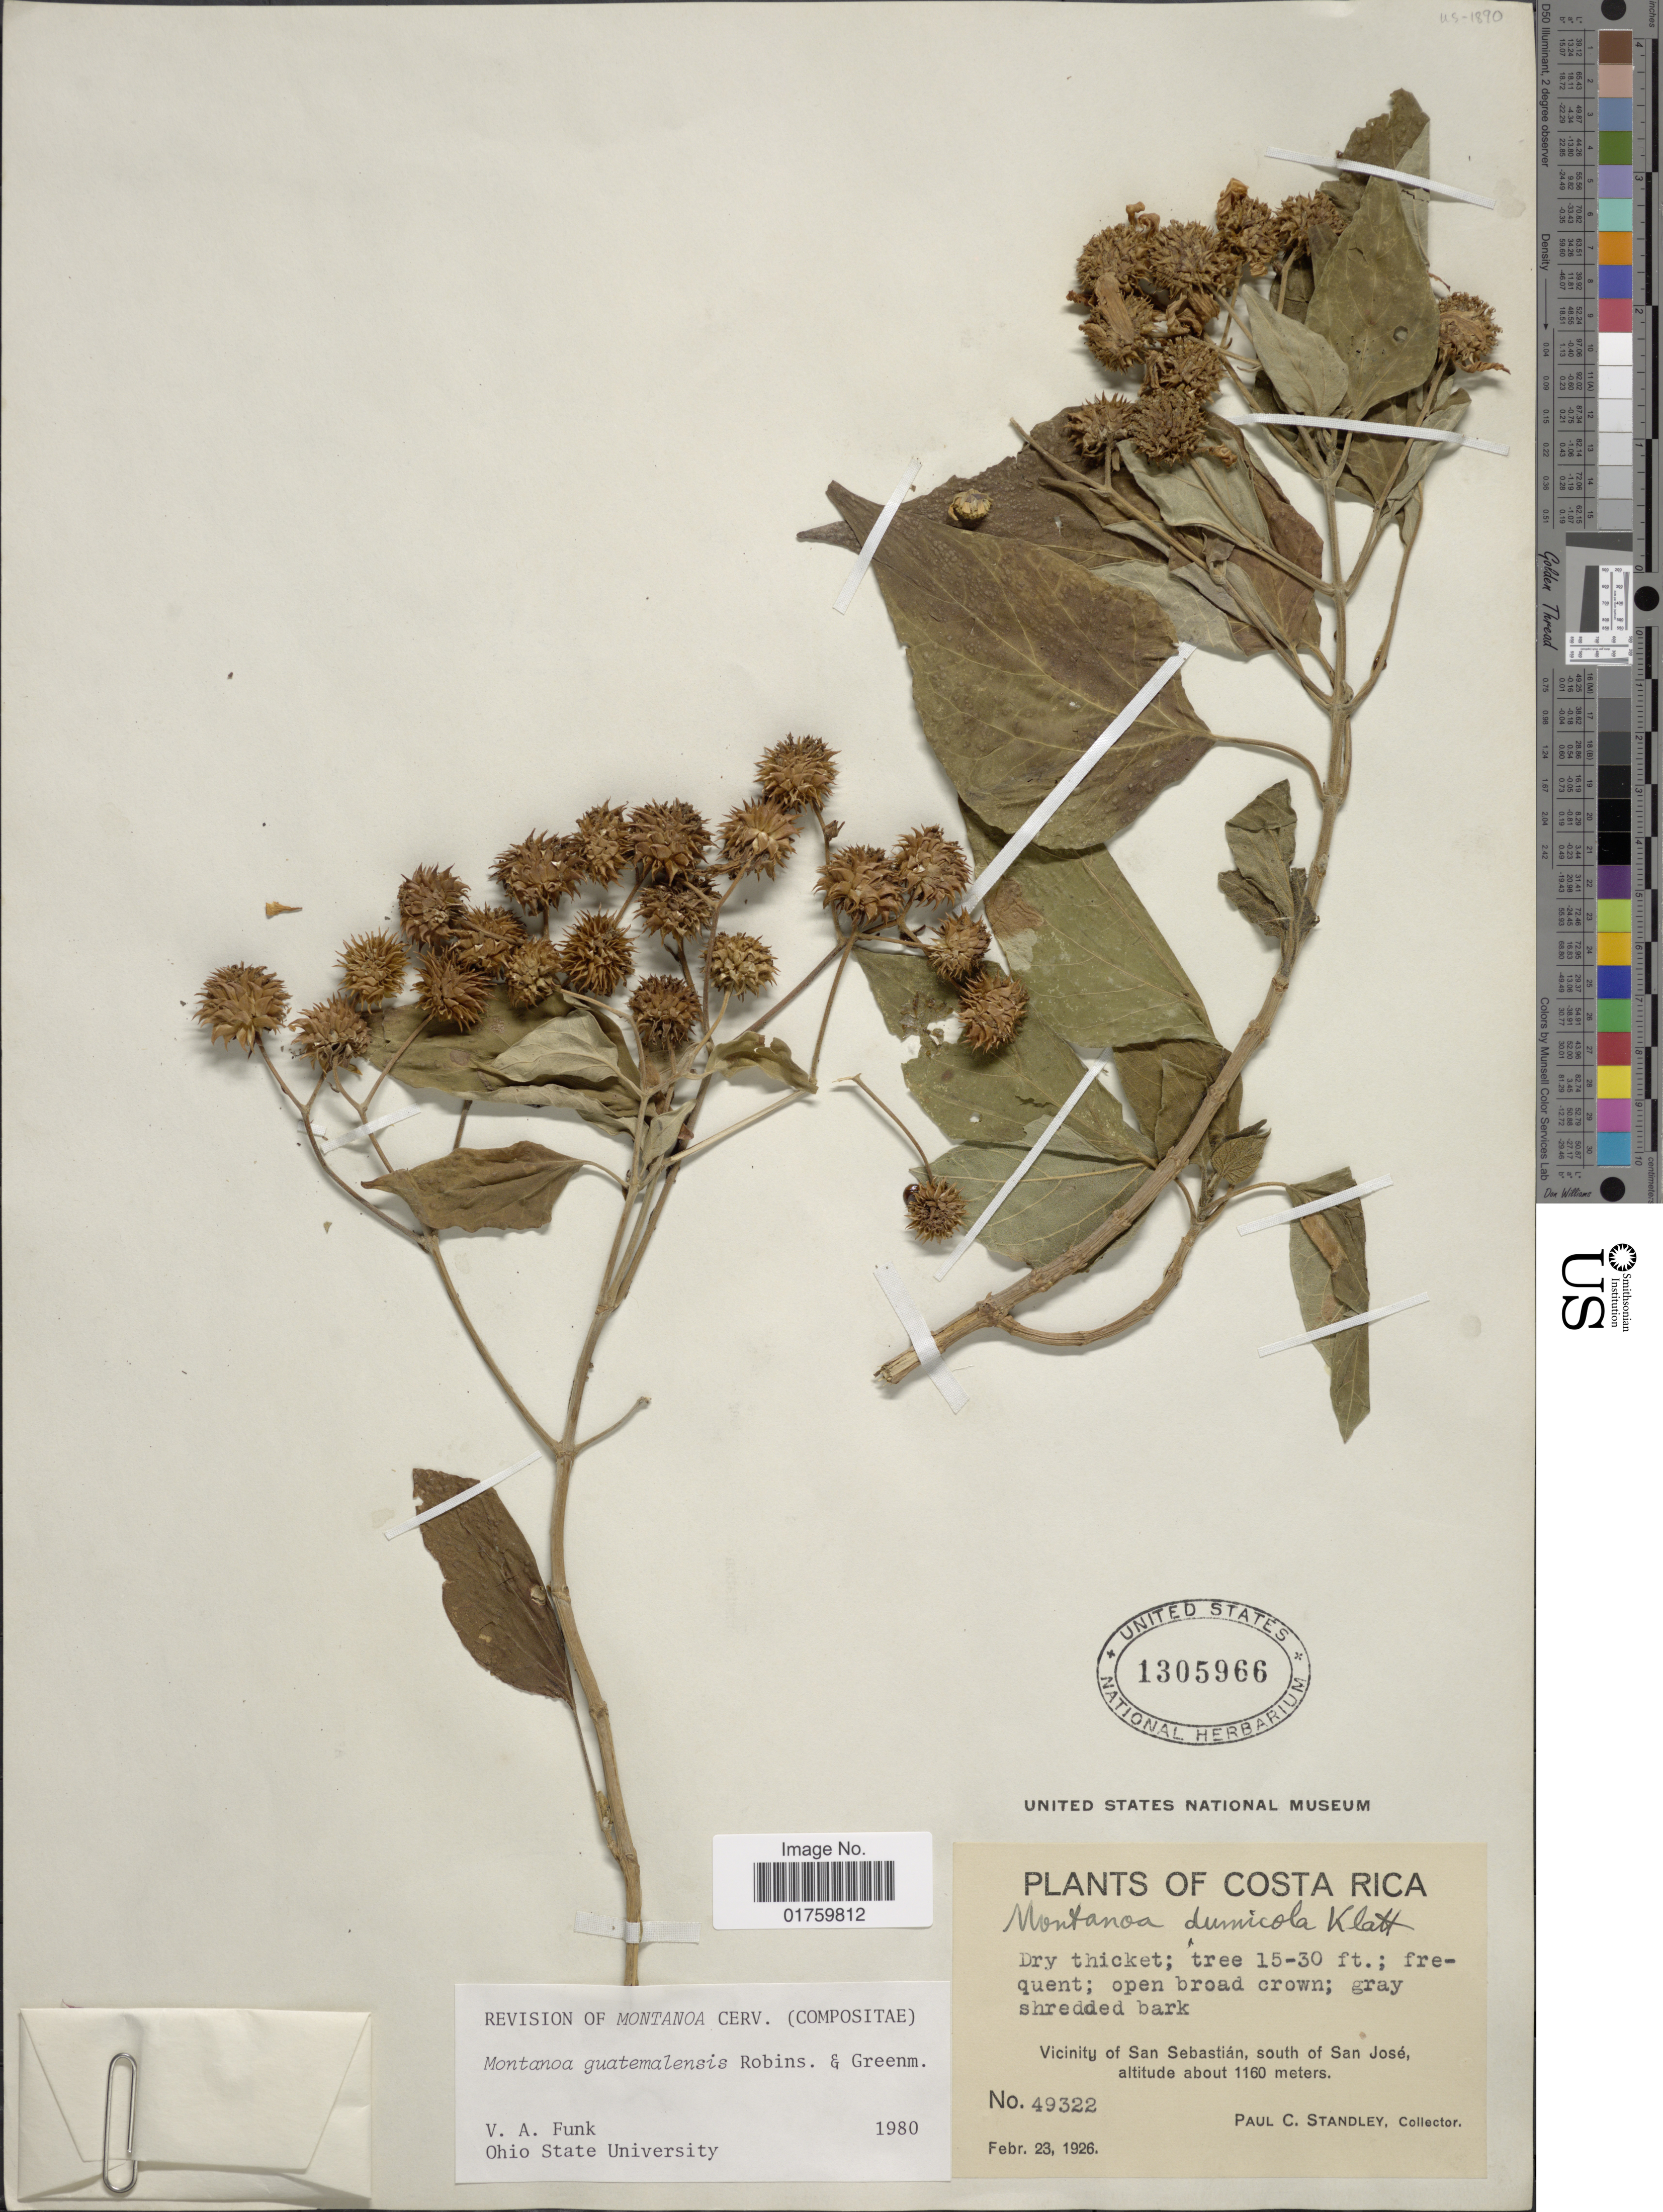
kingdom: Plantae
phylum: Tracheophyta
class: Magnoliopsida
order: Asterales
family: Asteraceae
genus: Montanoa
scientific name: Montanoa guatemalensis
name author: B.L. Rob. & Greenm.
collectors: P. C. Standley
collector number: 49322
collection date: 1926-02-23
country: Costa Rica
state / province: San José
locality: Vicinity of San Sebastian, south of San Jose.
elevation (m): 1160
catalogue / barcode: US 1305966